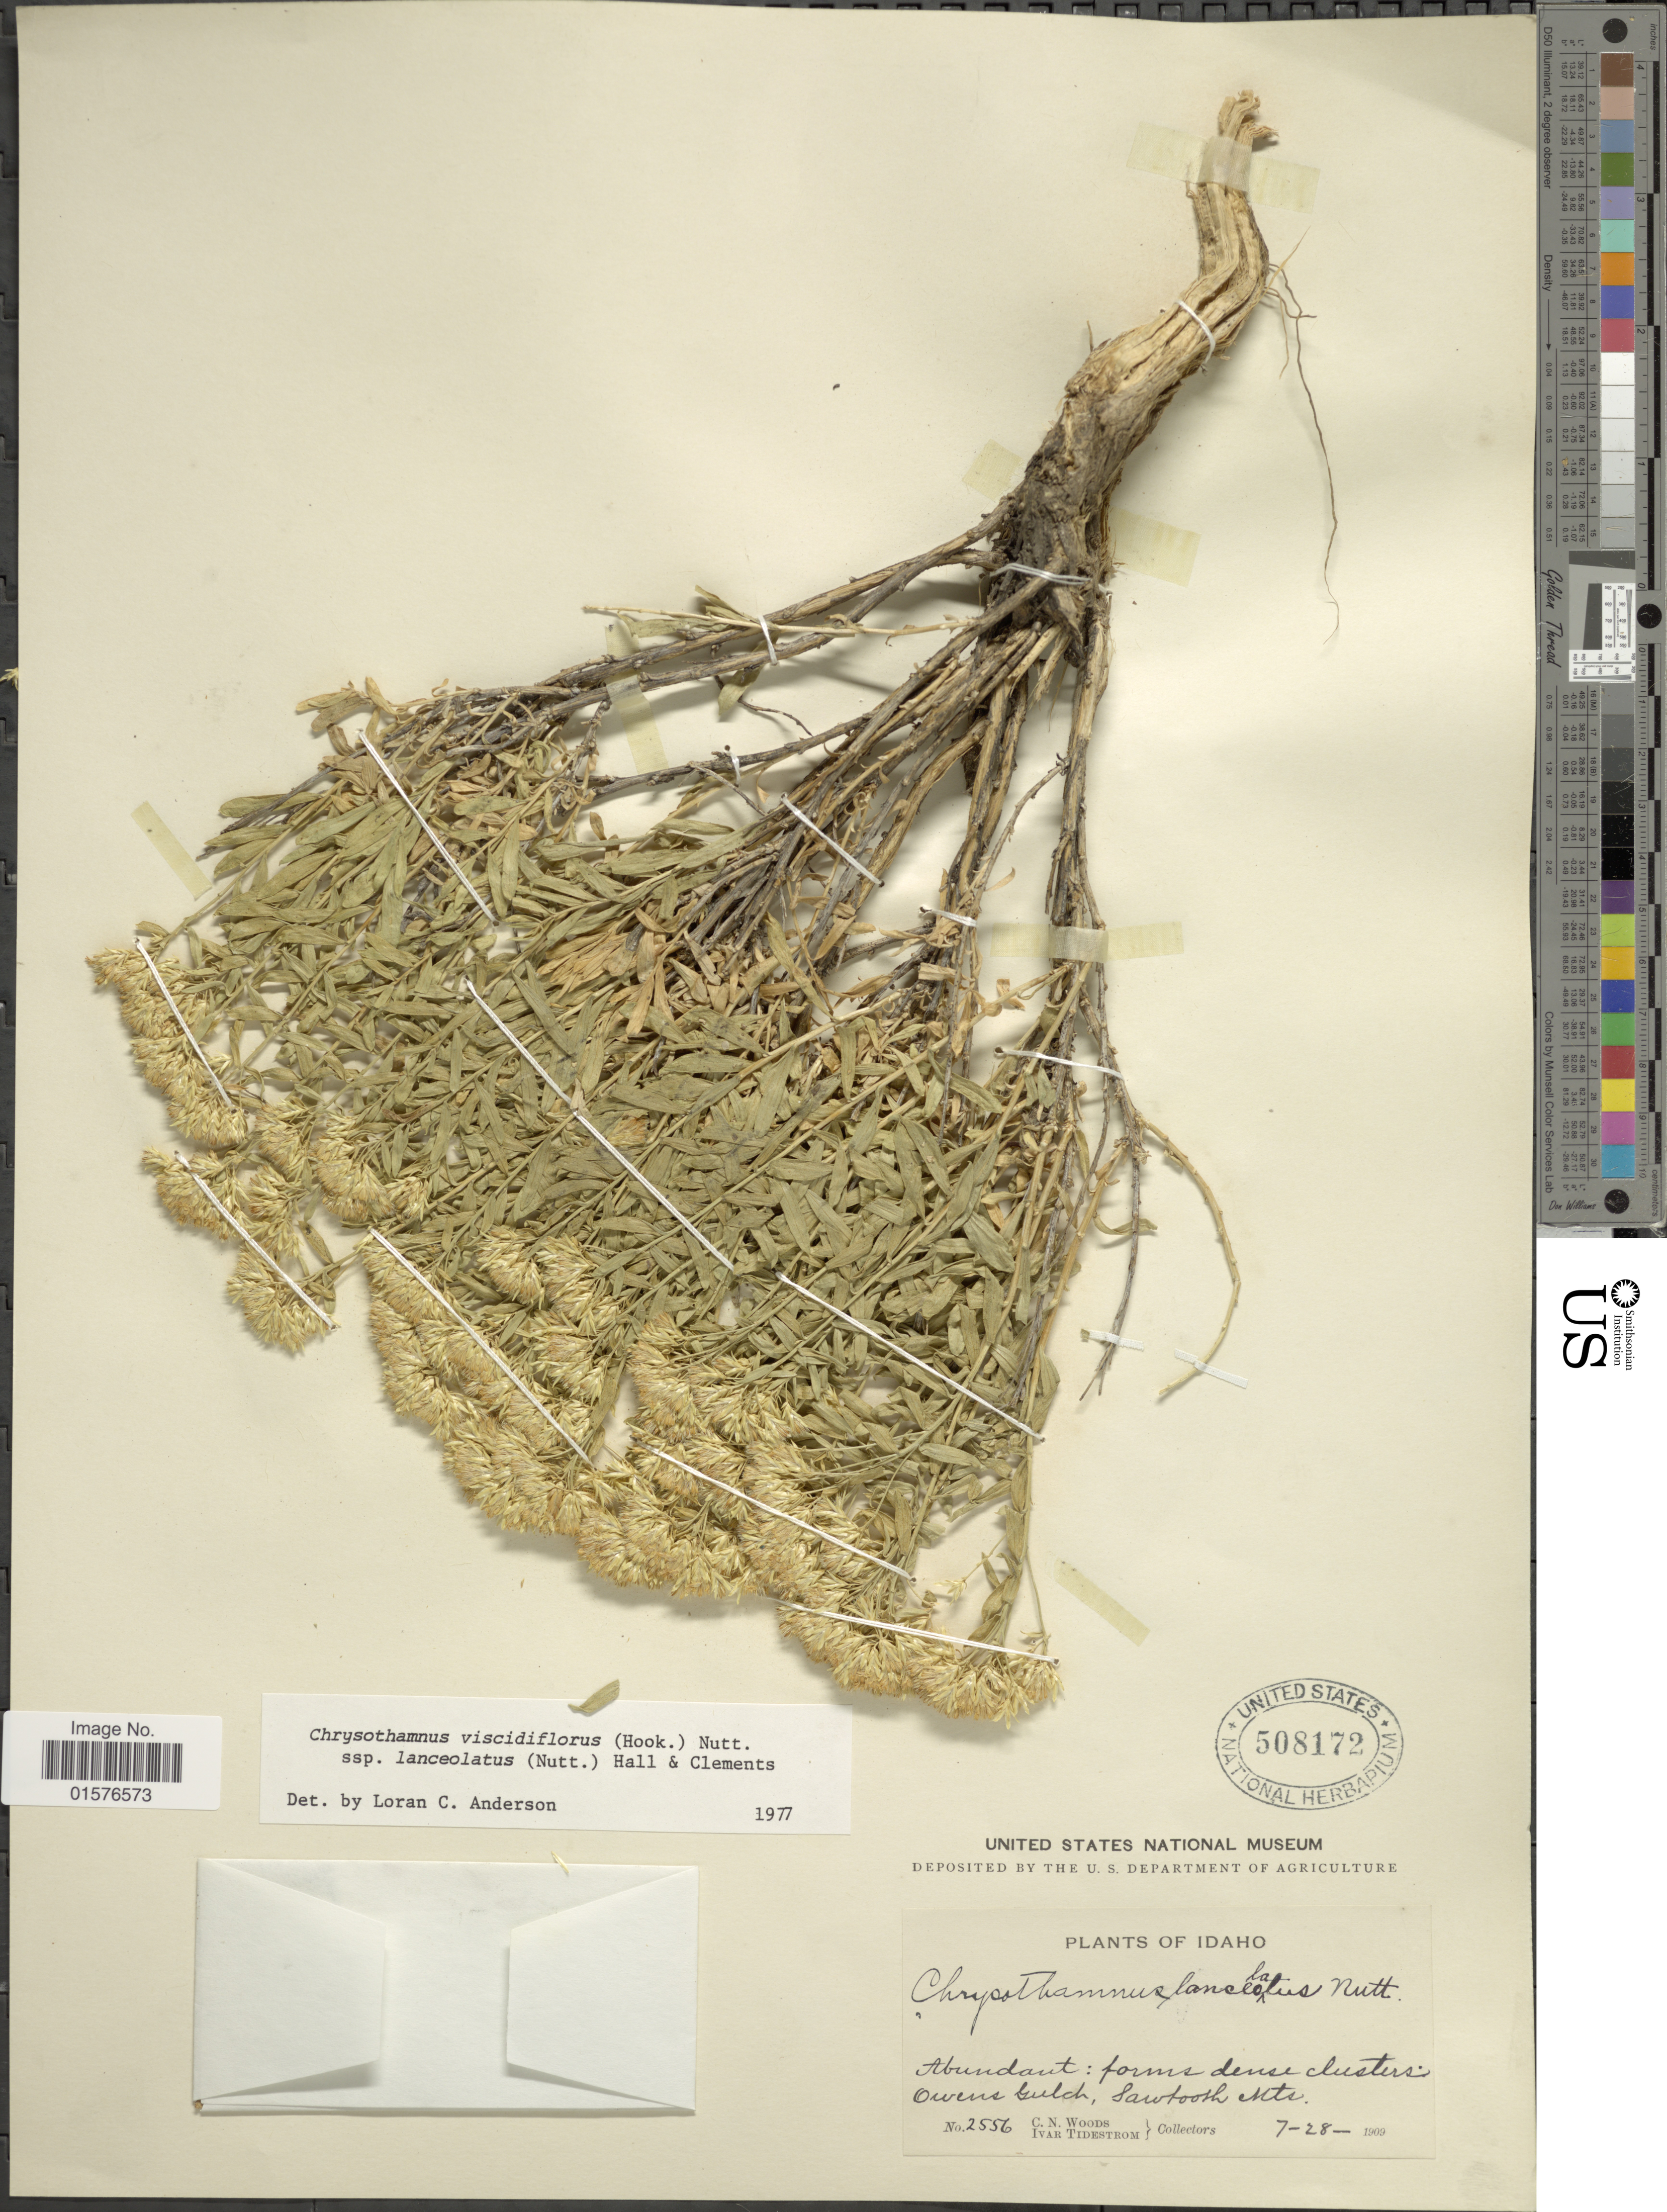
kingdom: Plantae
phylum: Tracheophyta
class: Magnoliopsida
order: Asterales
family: Asteraceae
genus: Chrysothamnus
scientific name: Chrysothamnus viscidiflorus subsp. lanceolatus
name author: (Nutt.) H.M. Hall & Clem.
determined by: Urbatsch, Lowell E., Curator (LSU), Louisiana State University (UNITED STATES)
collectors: C. Woods & I. F. Tidestrom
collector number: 2556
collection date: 1909-07-28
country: United States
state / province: Idaho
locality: Owens Gulch, Sawtooth Mts.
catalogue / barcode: US 508172